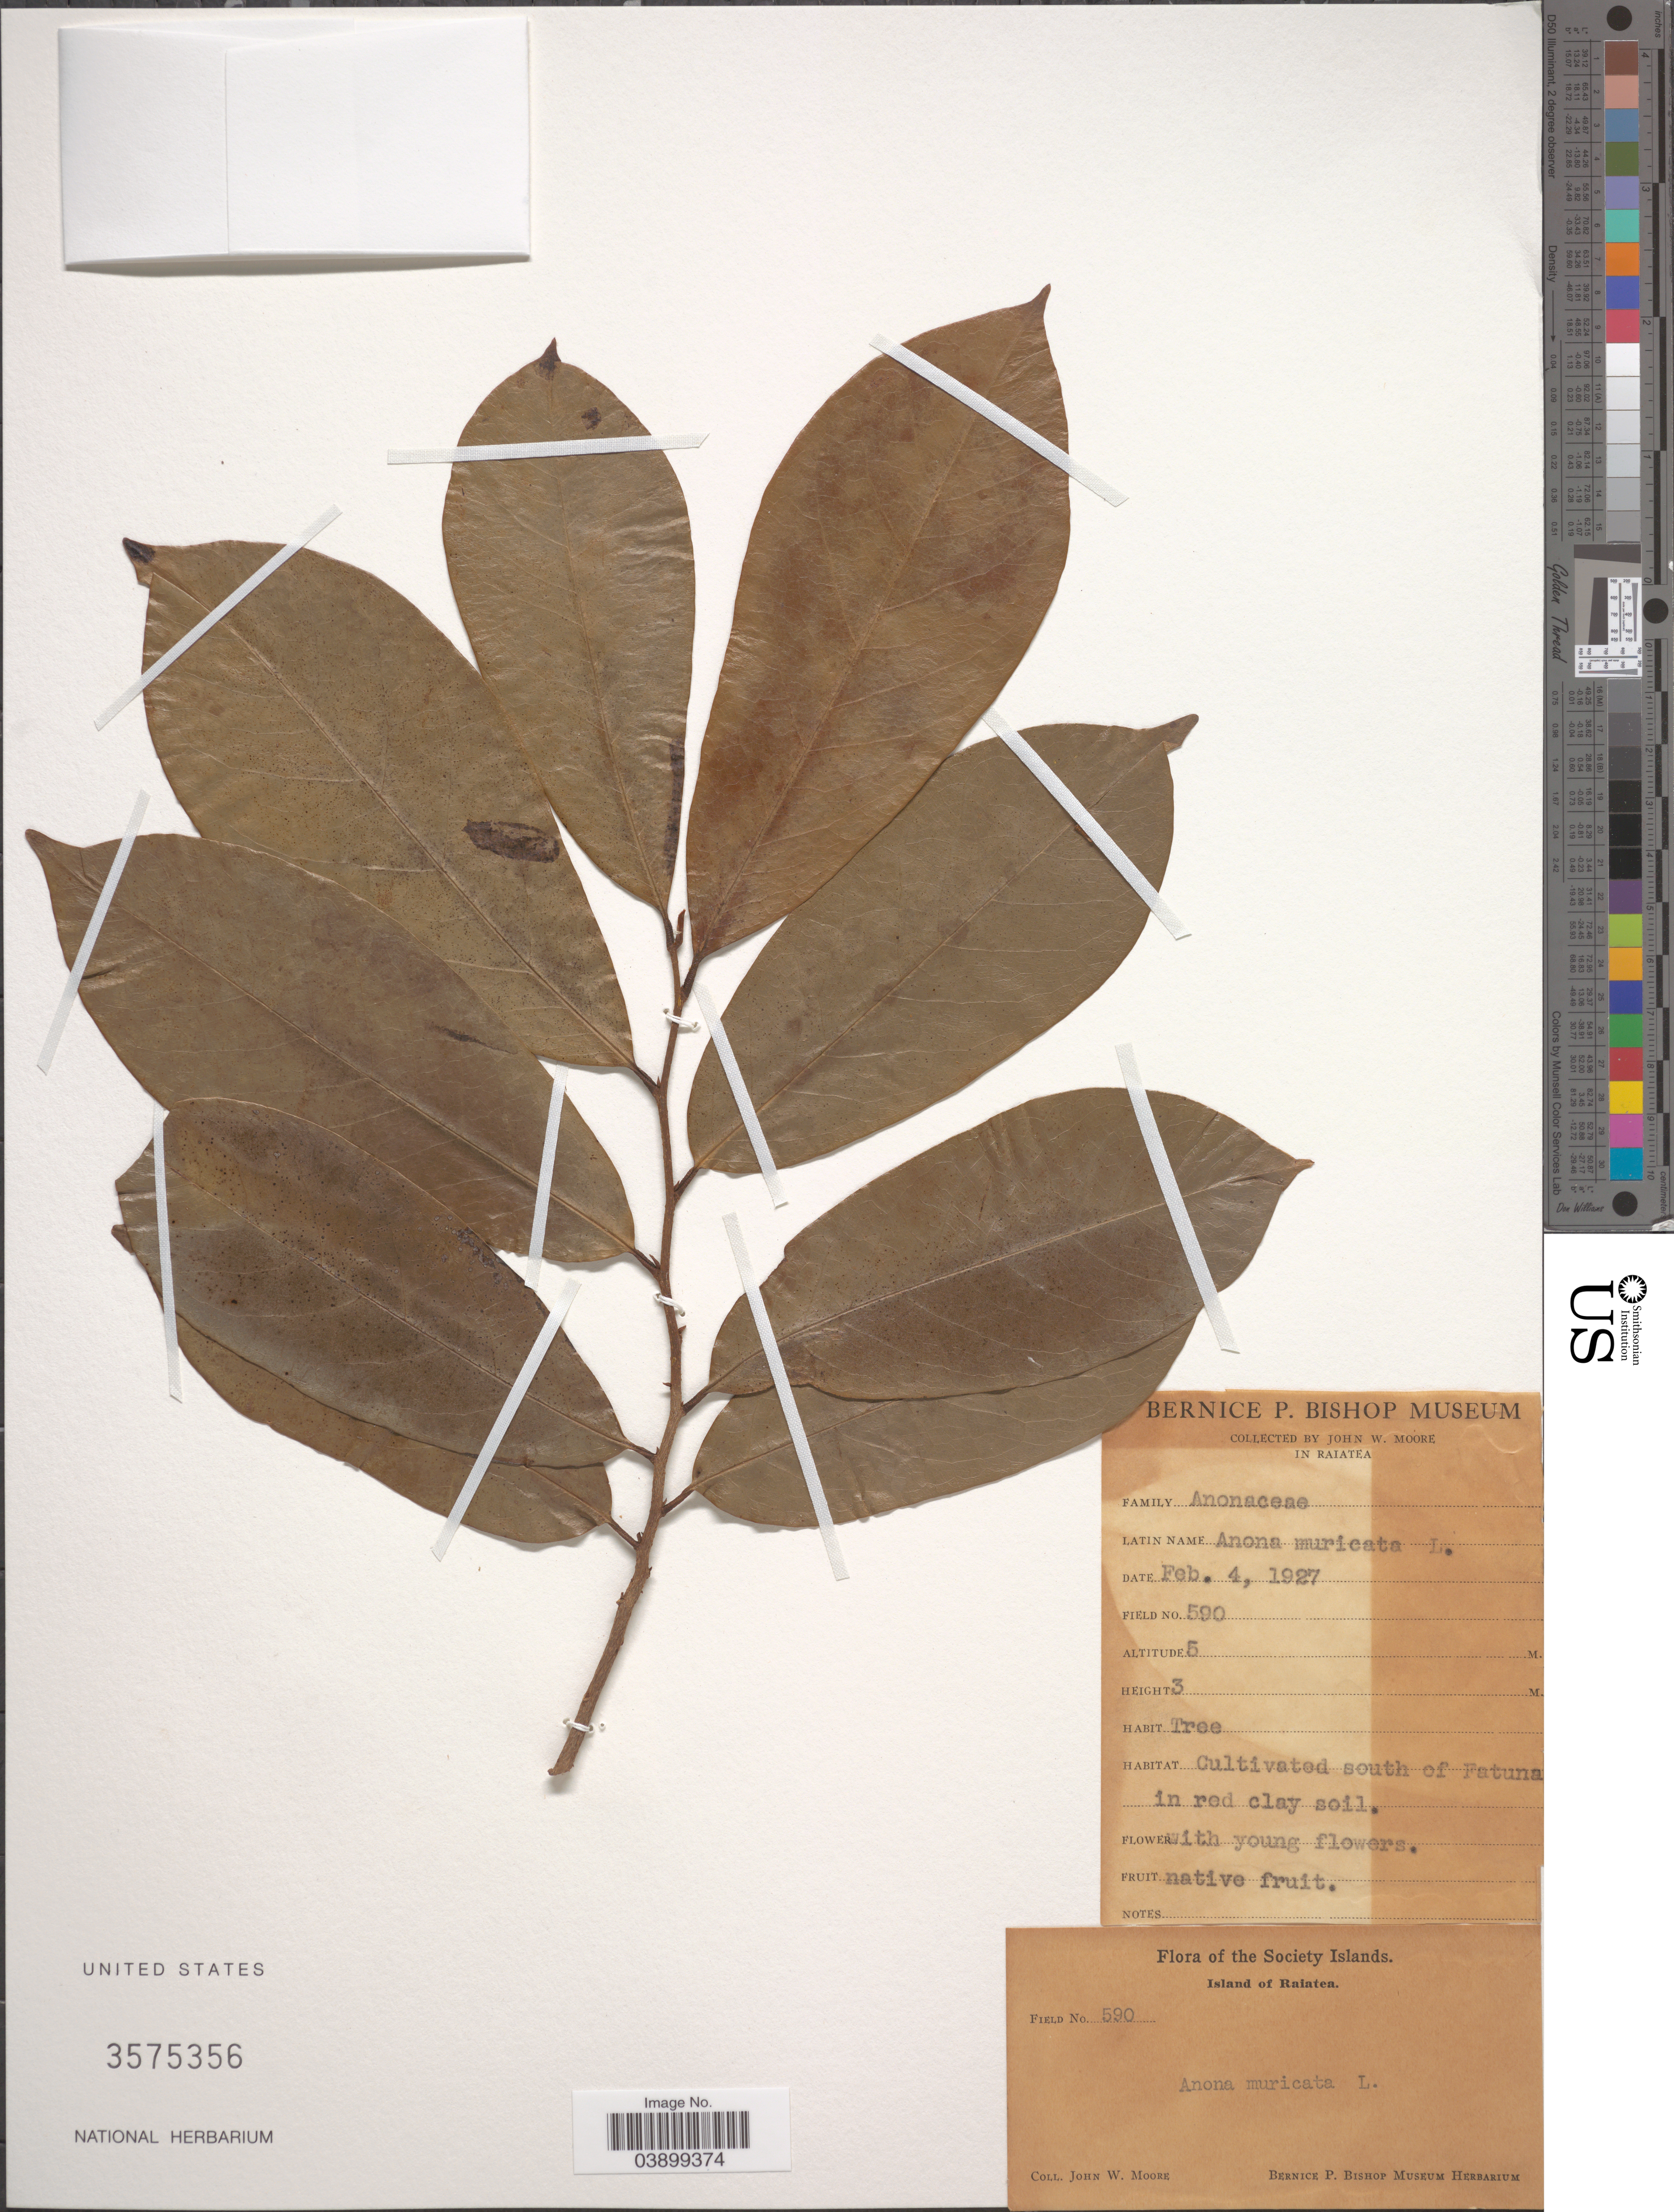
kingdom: Plantae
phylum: Tracheophyta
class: Magnoliopsida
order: Magnoliales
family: Annonaceae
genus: Annona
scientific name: Annona muricata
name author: L.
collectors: J. Moore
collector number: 590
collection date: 1927-02-04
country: French Polynesia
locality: Island of Raiatea. Cultivated south of Fatuna.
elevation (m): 5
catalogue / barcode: US 3575356